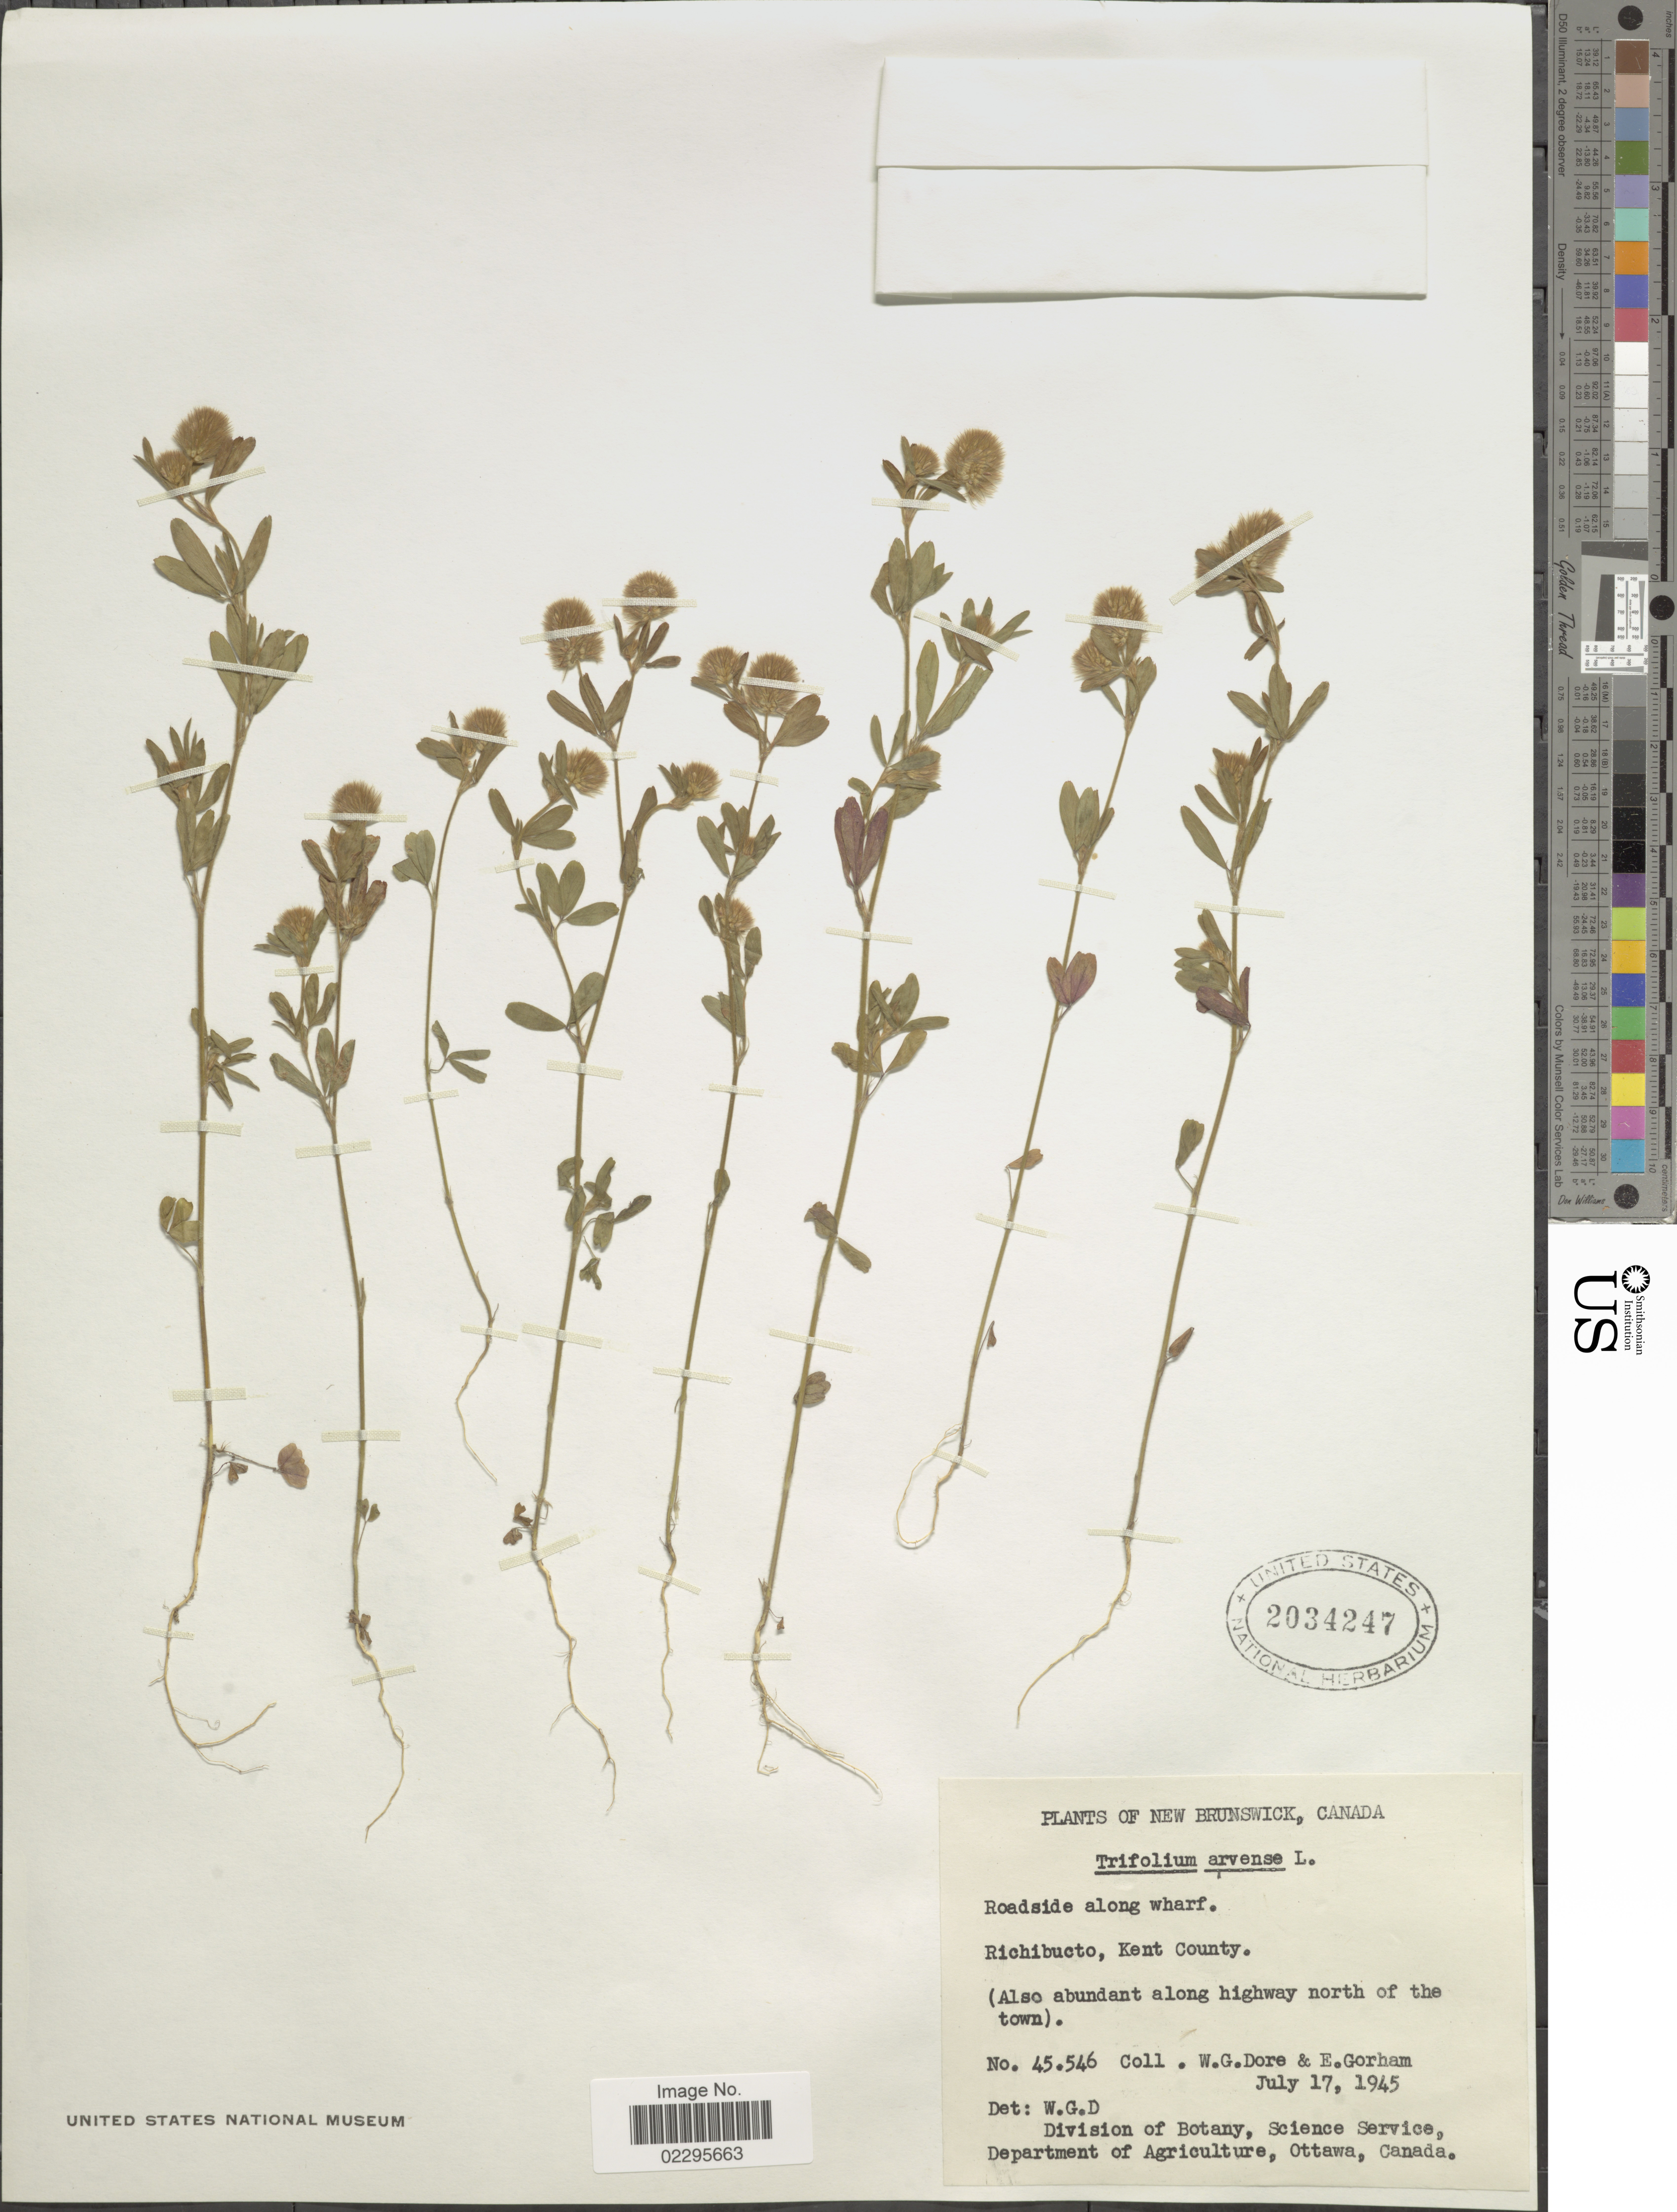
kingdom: Plantae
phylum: Tracheophyta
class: Magnoliopsida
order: Fabales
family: Fabaceae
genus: Trifolium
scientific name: Trifolium arvense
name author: L.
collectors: W. Dore & E. Gorham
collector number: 45546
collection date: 1945-07-17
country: Canada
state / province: New Brunswick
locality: Roadside along wharf, Richibucto, Kent County (also abundant along highway north of the town)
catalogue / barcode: US 2034247